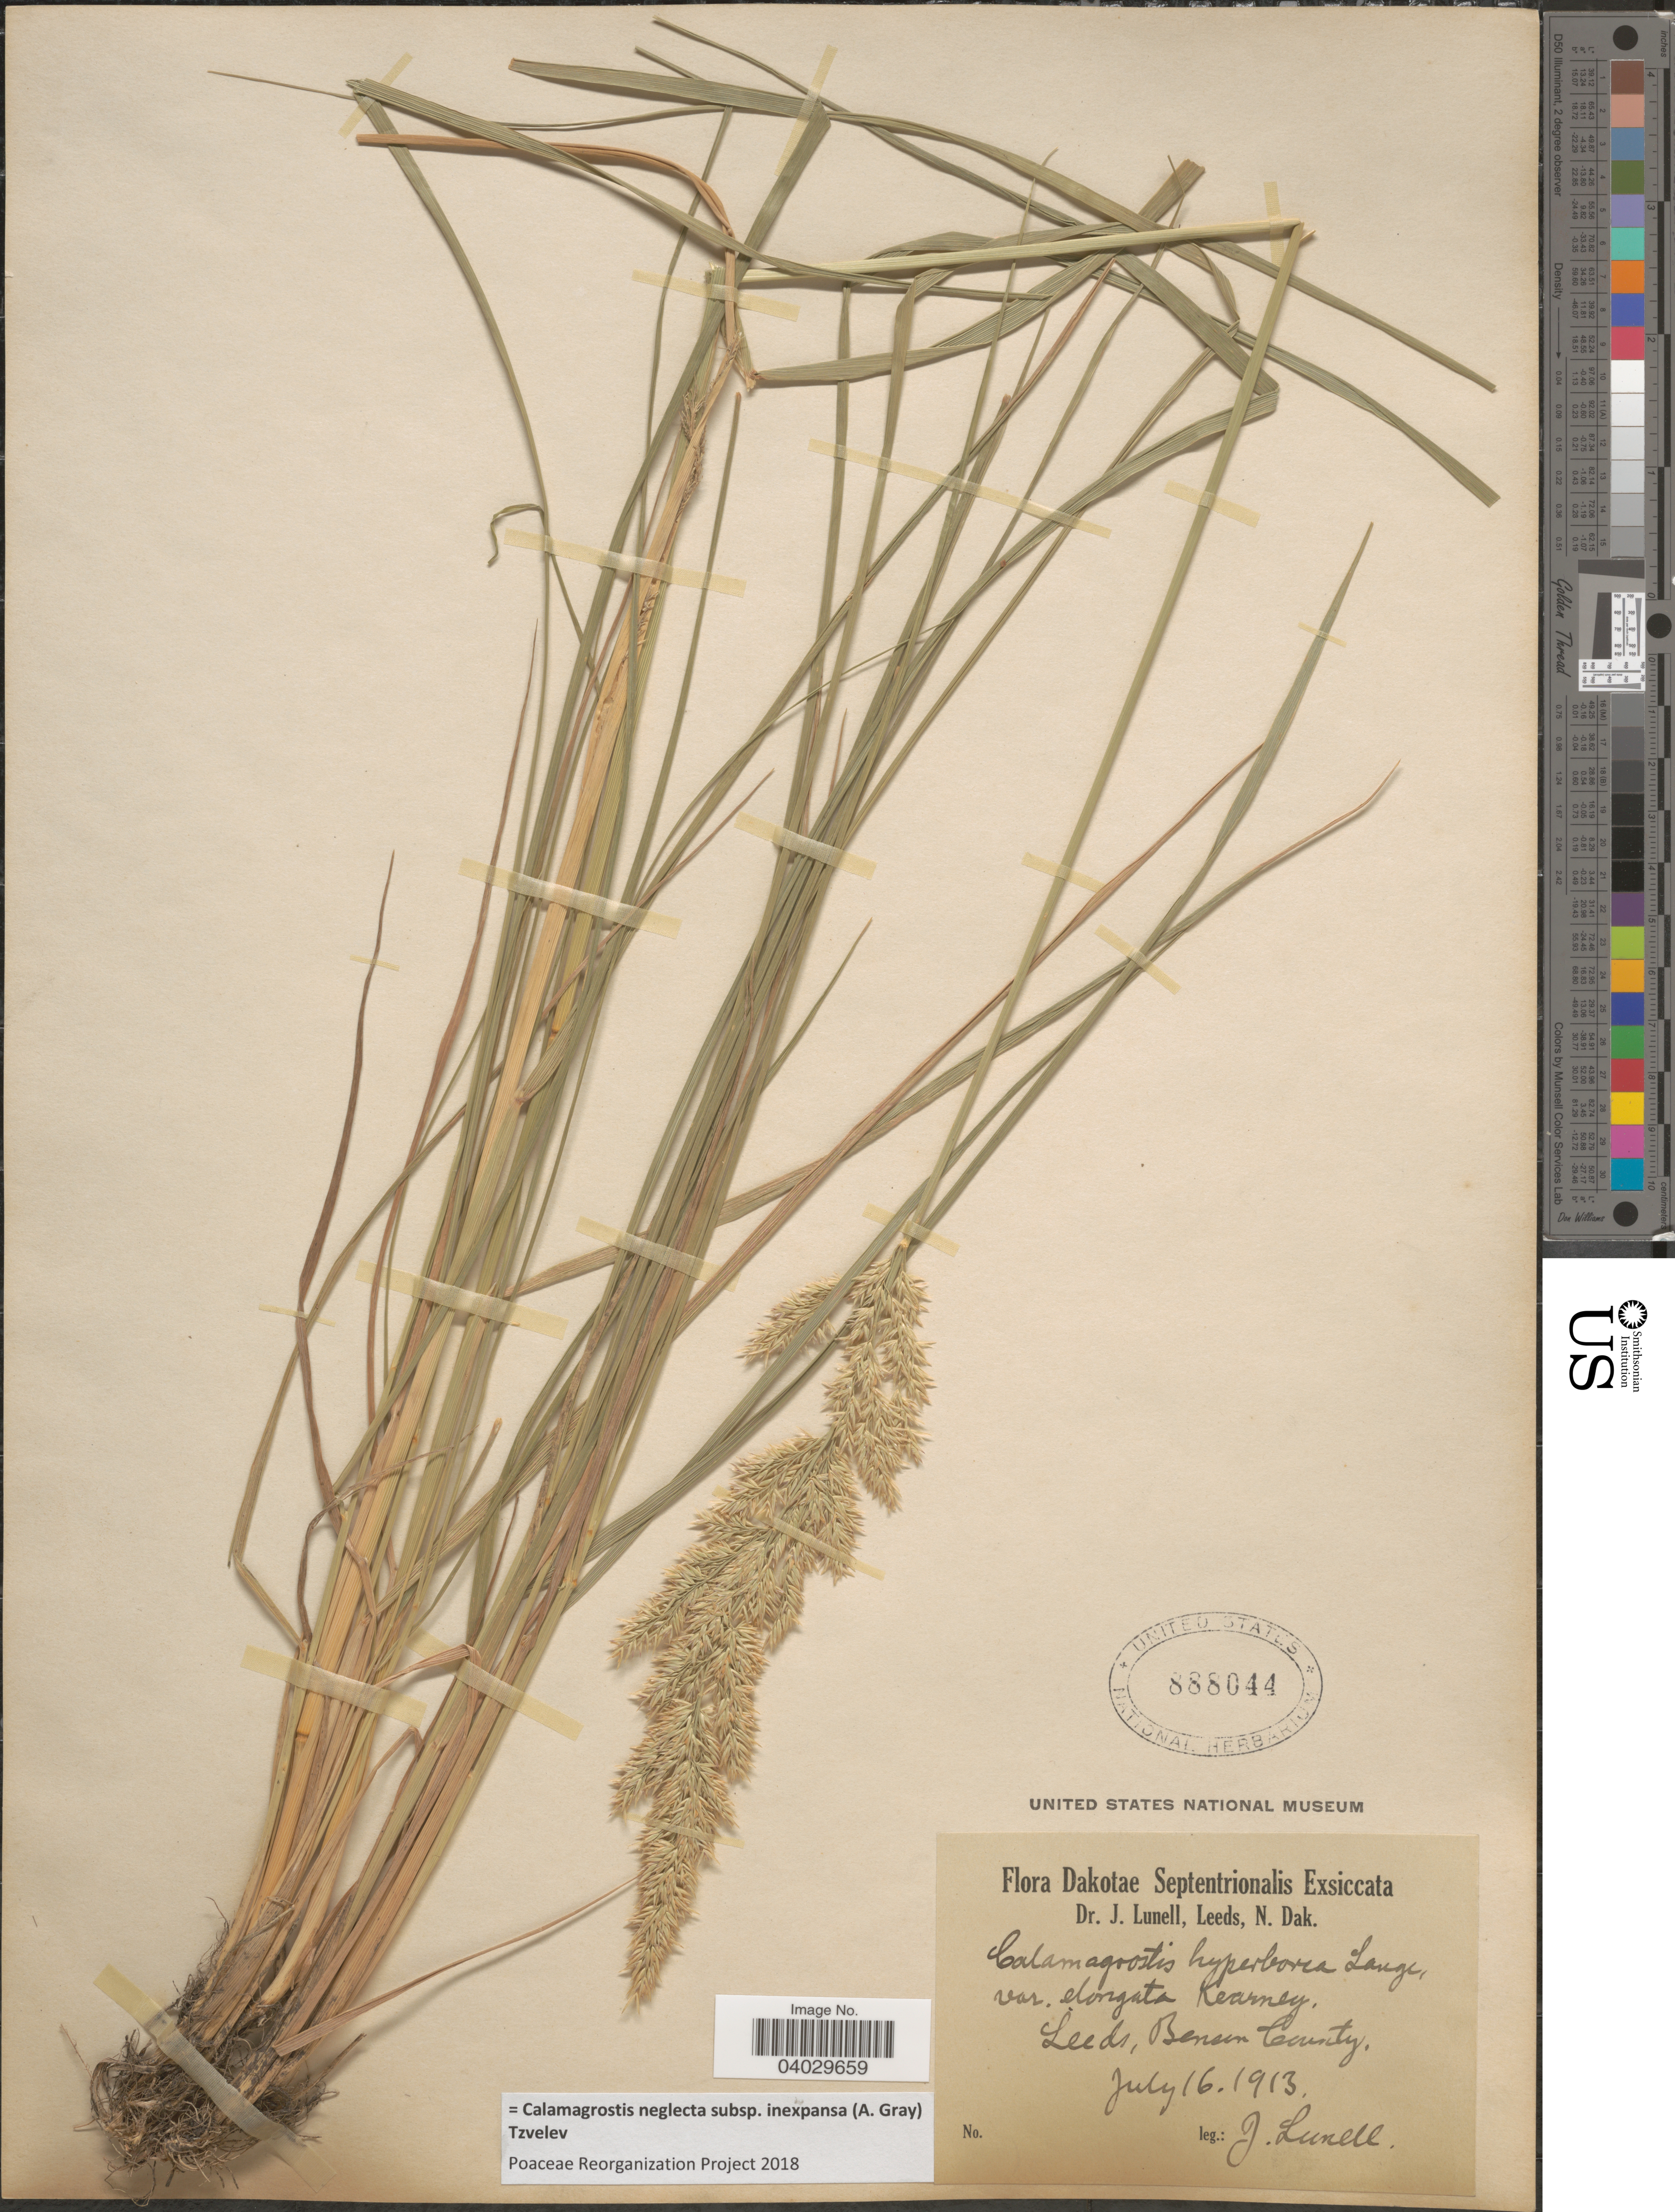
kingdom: Plantae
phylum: Tracheophyta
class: Liliopsida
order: Poales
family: Poaceae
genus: Calamagrostis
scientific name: Calamagrostis neglecta subsp. inexpansa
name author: (A. Gray) Tzvelev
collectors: J. Lunell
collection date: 1913-07-16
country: United States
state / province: North Dakota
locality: Dakotae Septentrionalis. Leeds, Benson County.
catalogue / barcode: US 888044